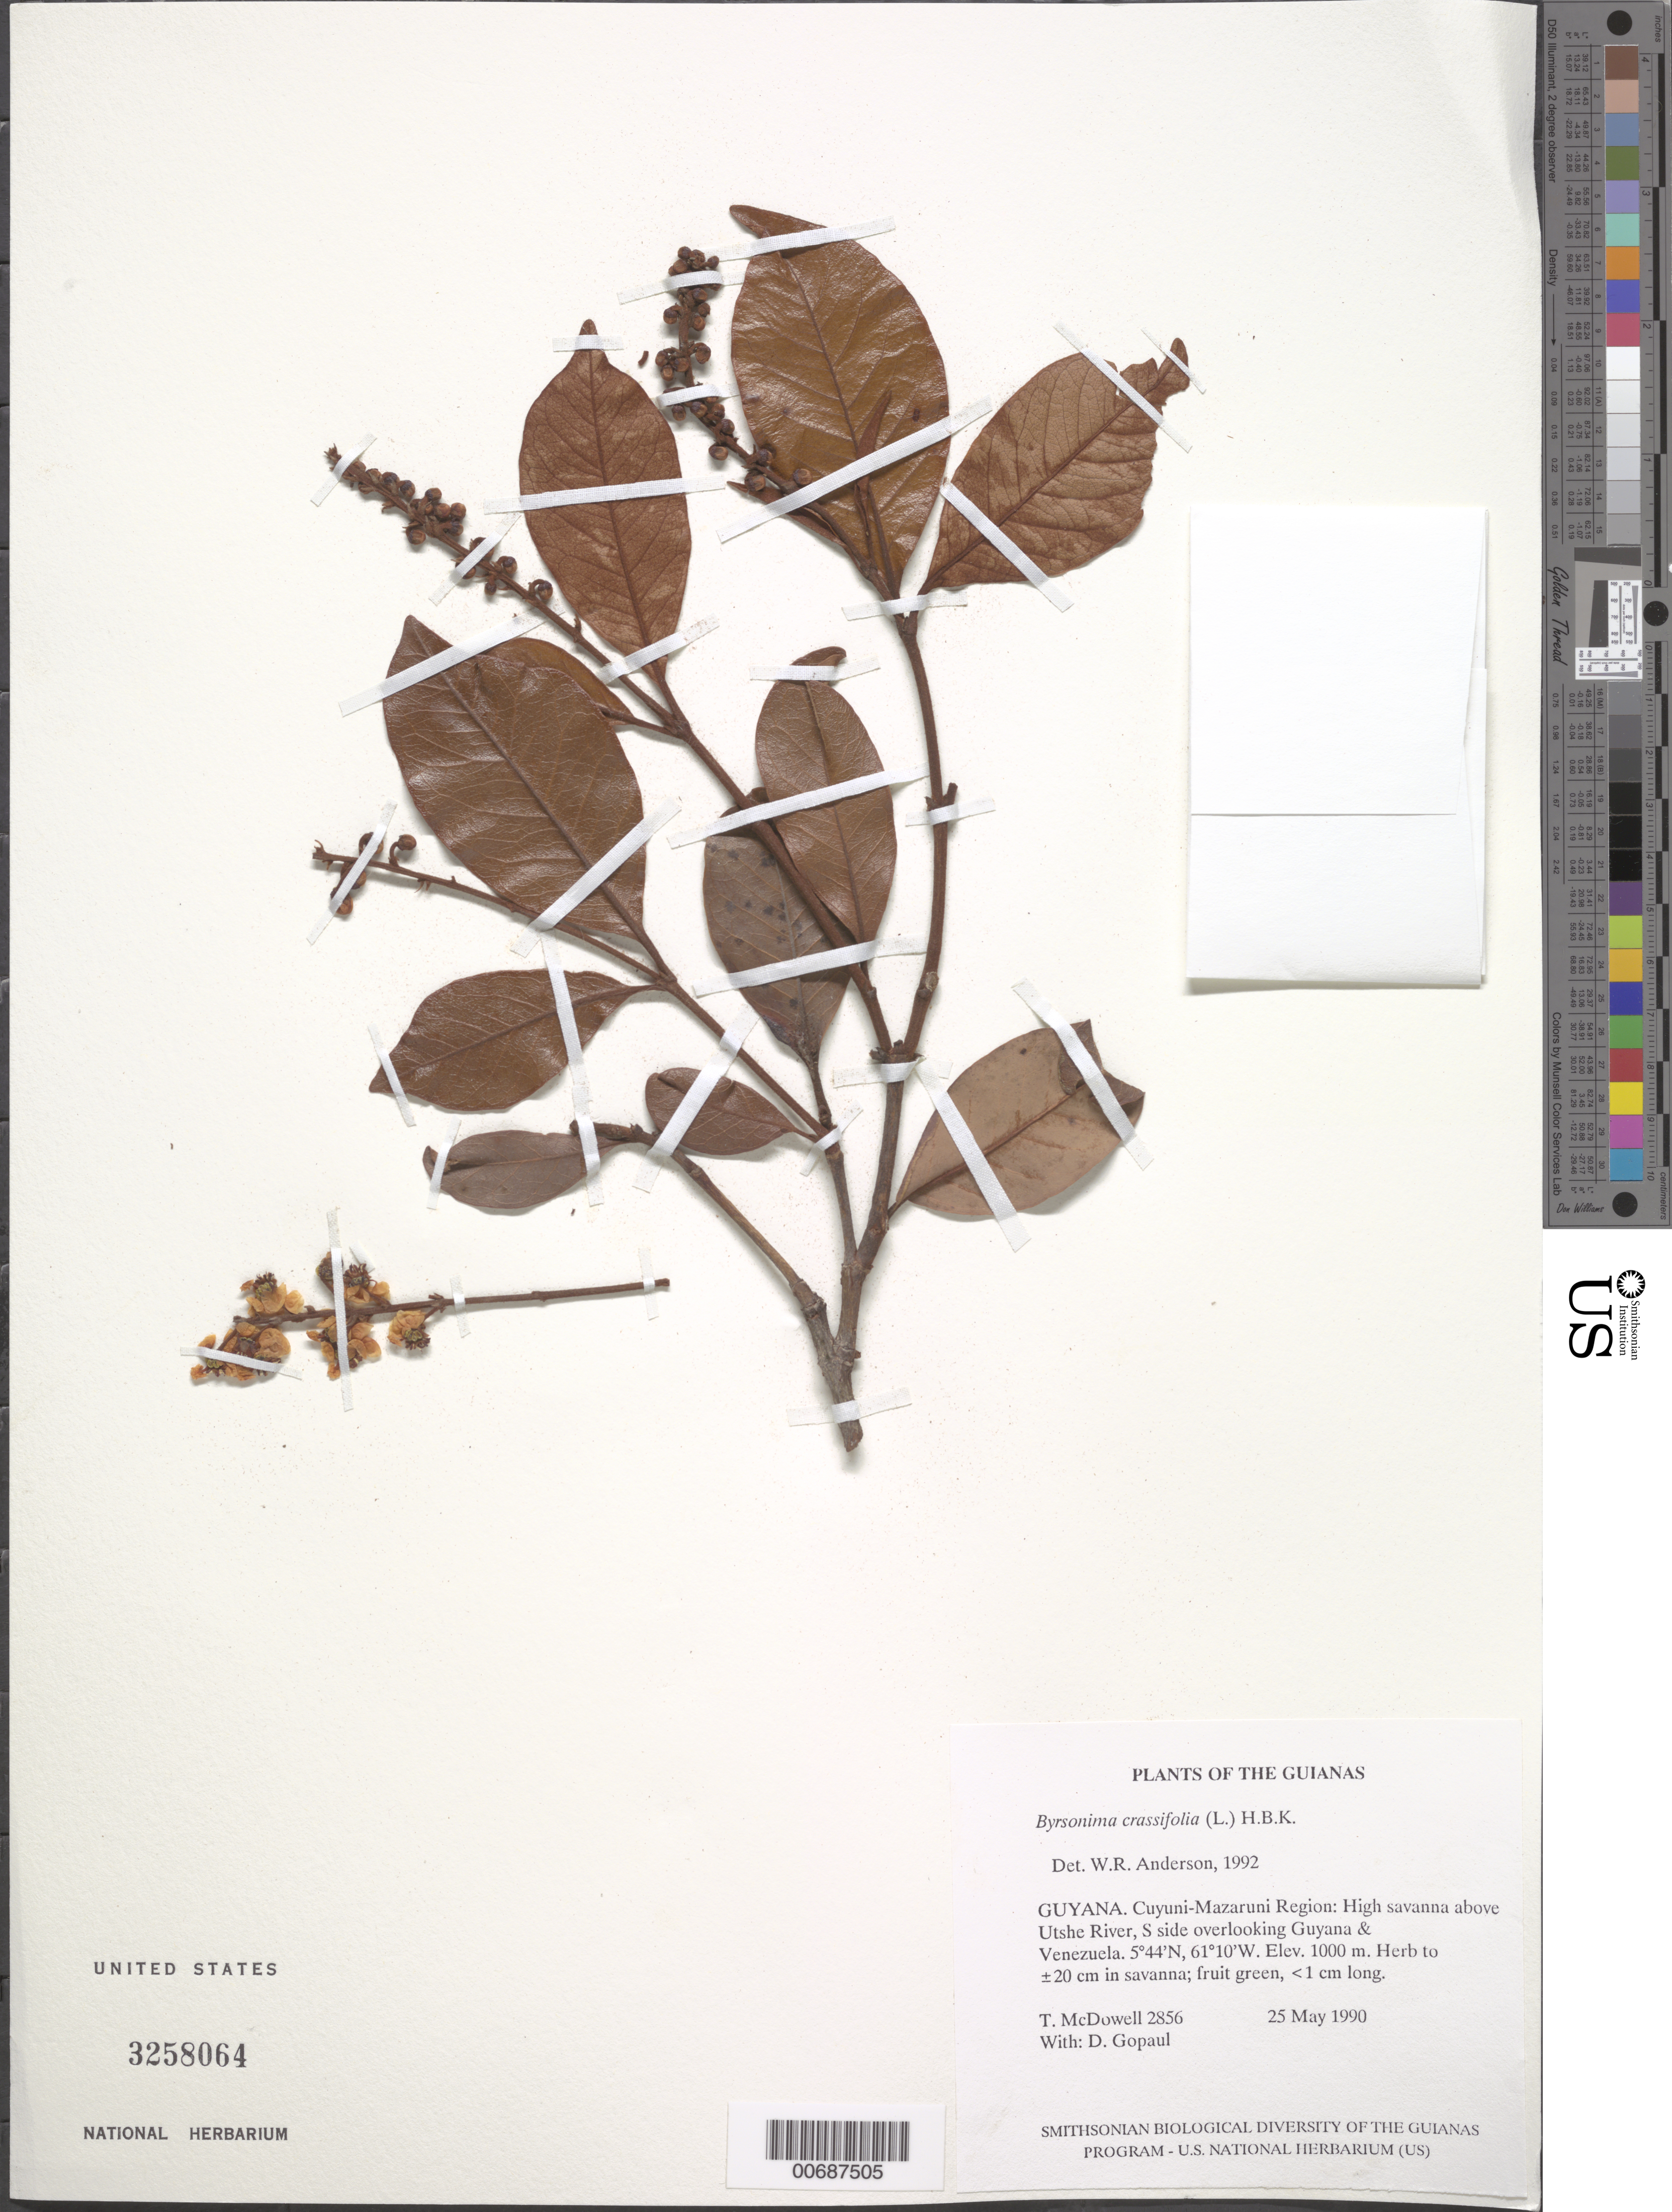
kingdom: Plantae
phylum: Tracheophyta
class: Magnoliopsida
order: Malpighiales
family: Malpighiaceae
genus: Byrsonima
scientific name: Byrsonima crassifolia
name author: (L.) Kunth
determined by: Anderson, W. R., (MICH), University of Michigan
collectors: T. McDowell & D. Gopaul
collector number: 2856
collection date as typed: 25 May 1990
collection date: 1990-05-25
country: Guyana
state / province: Cuyuni-Mazaruni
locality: Utshi River, south side overlooking Guyana & Venezuela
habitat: High savanna above river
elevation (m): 1000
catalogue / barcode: US 3258064